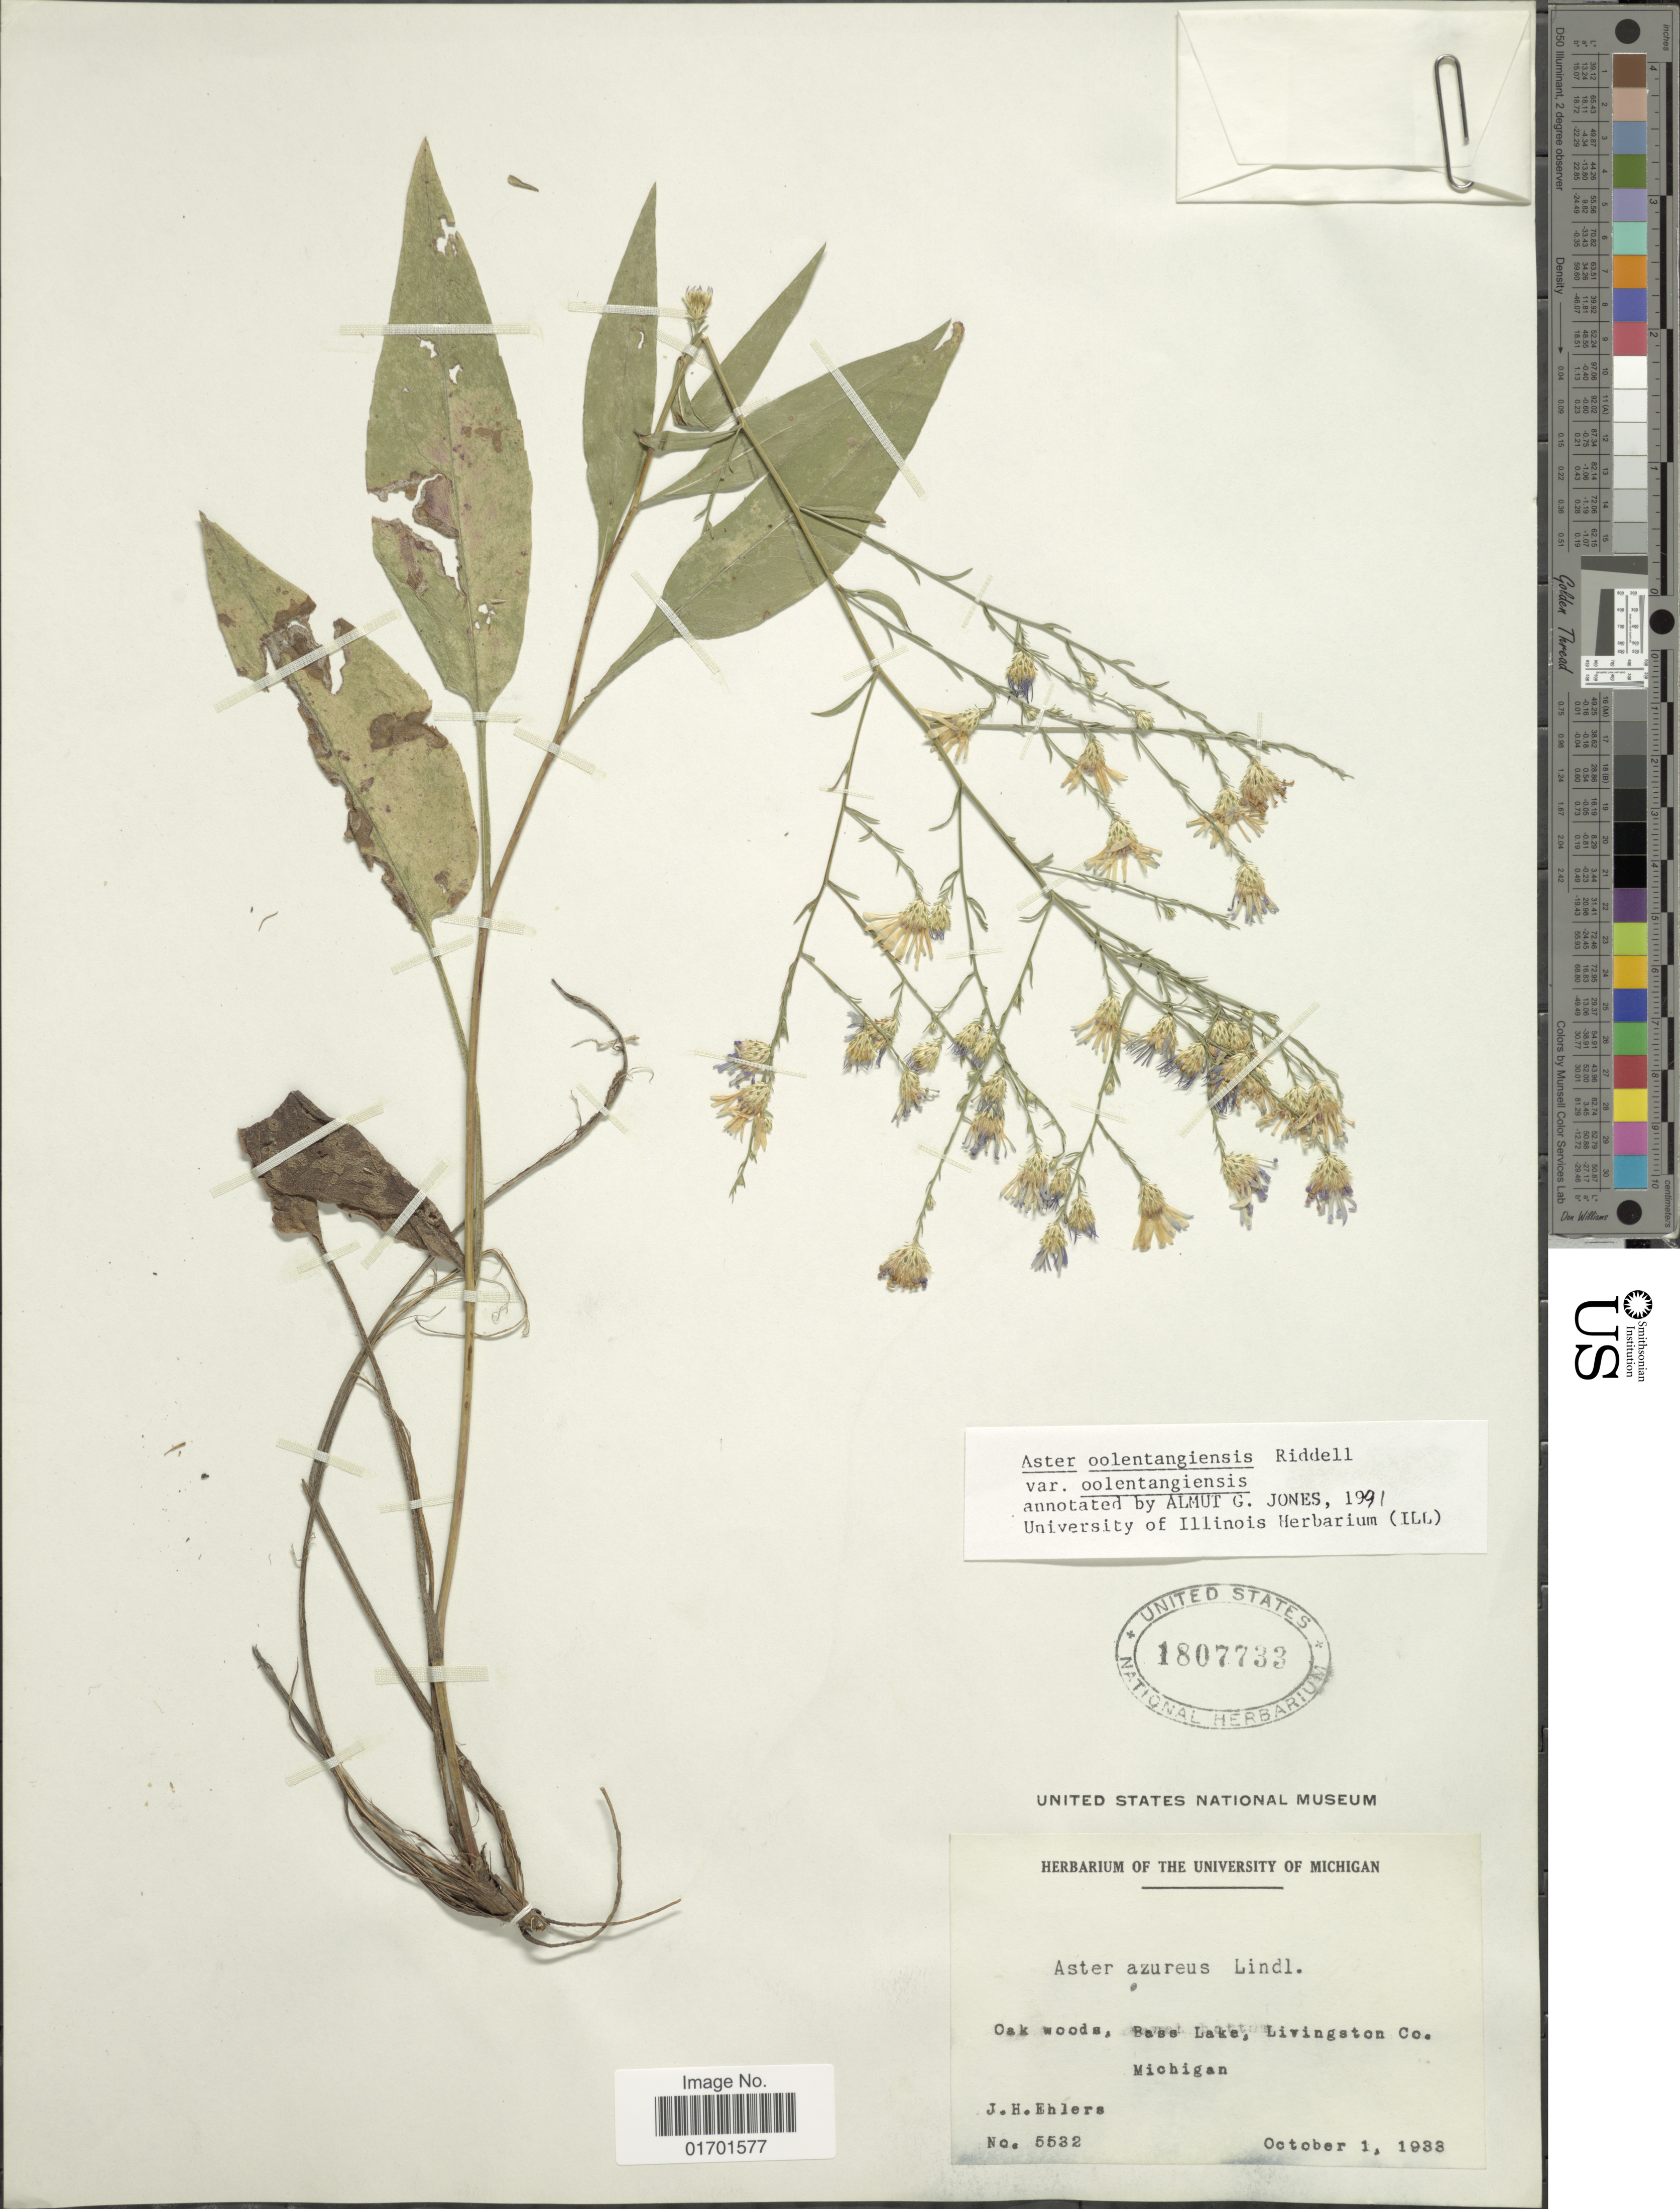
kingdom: Plantae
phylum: Tracheophyta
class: Magnoliopsida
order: Asterales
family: Asteraceae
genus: Symphyotrichum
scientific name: Symphyotrichum oolentangiense var. oolentangiense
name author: G.L. Nesom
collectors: J. H. Ehlers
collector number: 5532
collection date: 1933-10-01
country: United States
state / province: Michigan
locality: Oak Woods, Base Lake, Livington Co.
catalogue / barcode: US 1807733